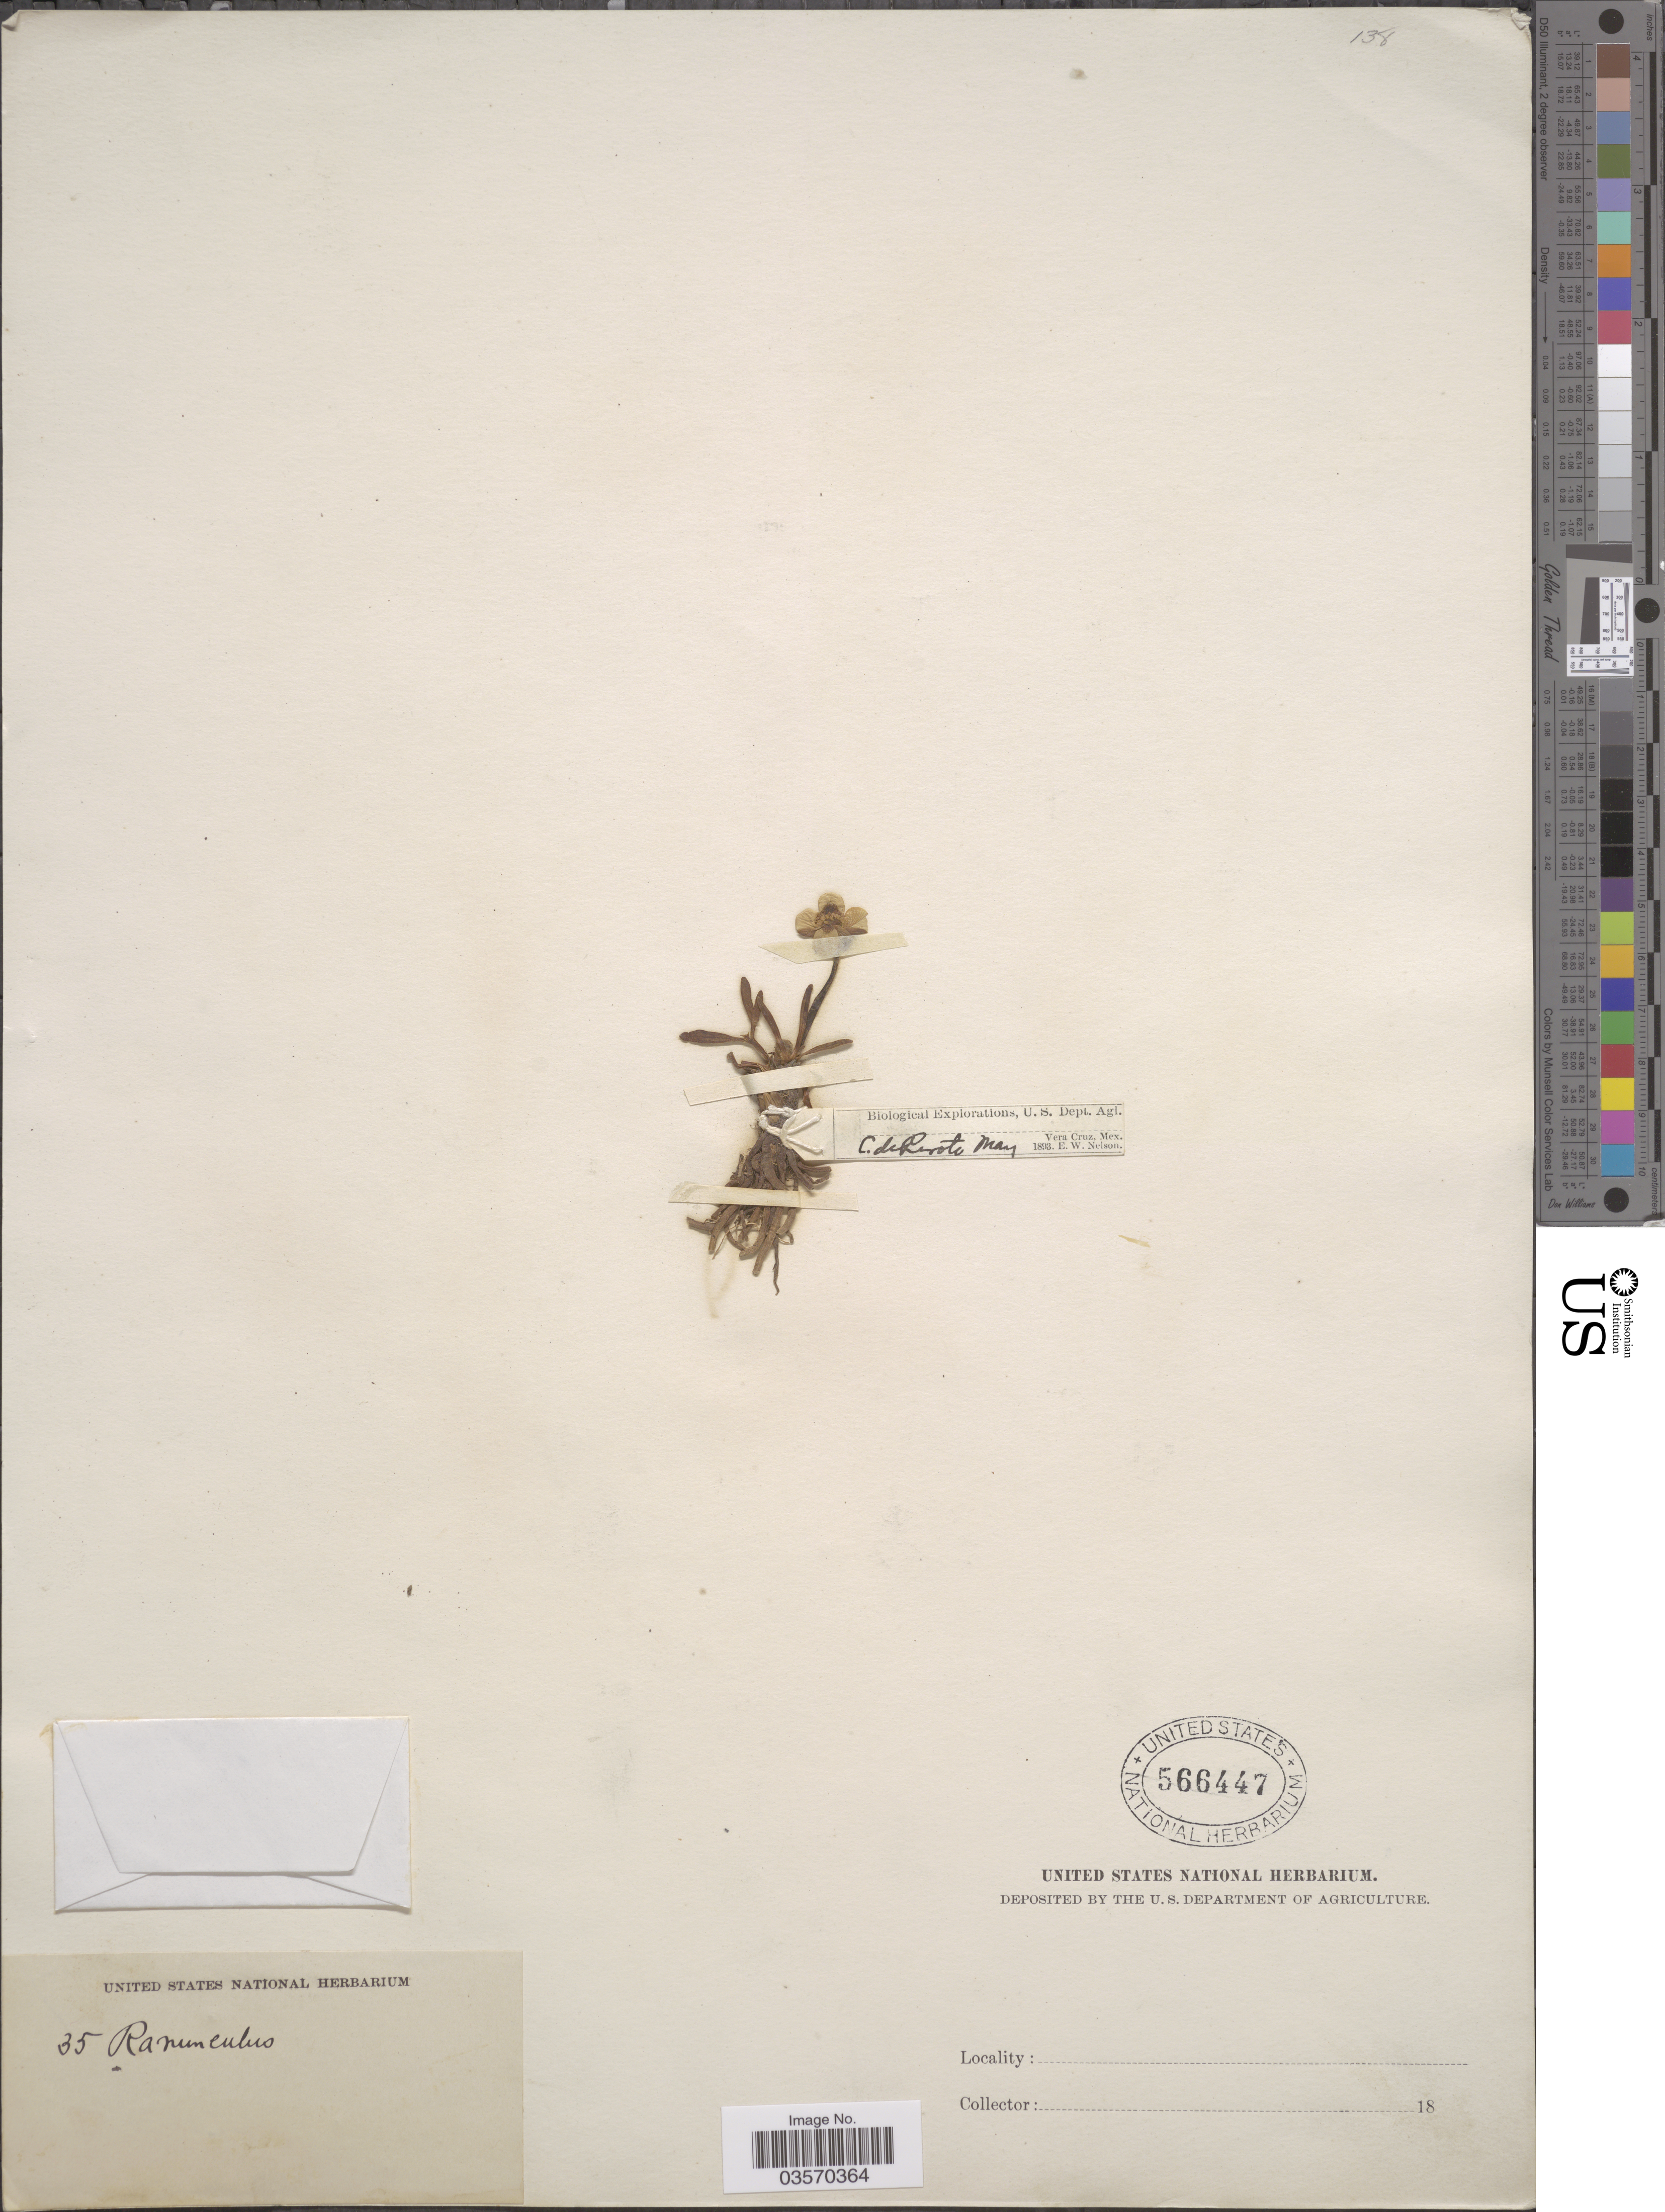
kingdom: Plantae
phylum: Tracheophyta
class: Magnoliopsida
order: Ranunculales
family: Ranunculaceae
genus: Ranunculus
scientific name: Ranunculus sp.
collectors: E. W. Nelson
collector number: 35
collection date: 1893-05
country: Mexico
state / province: Veracruz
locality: Vera Cruz. C. de Perote.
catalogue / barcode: US 566447